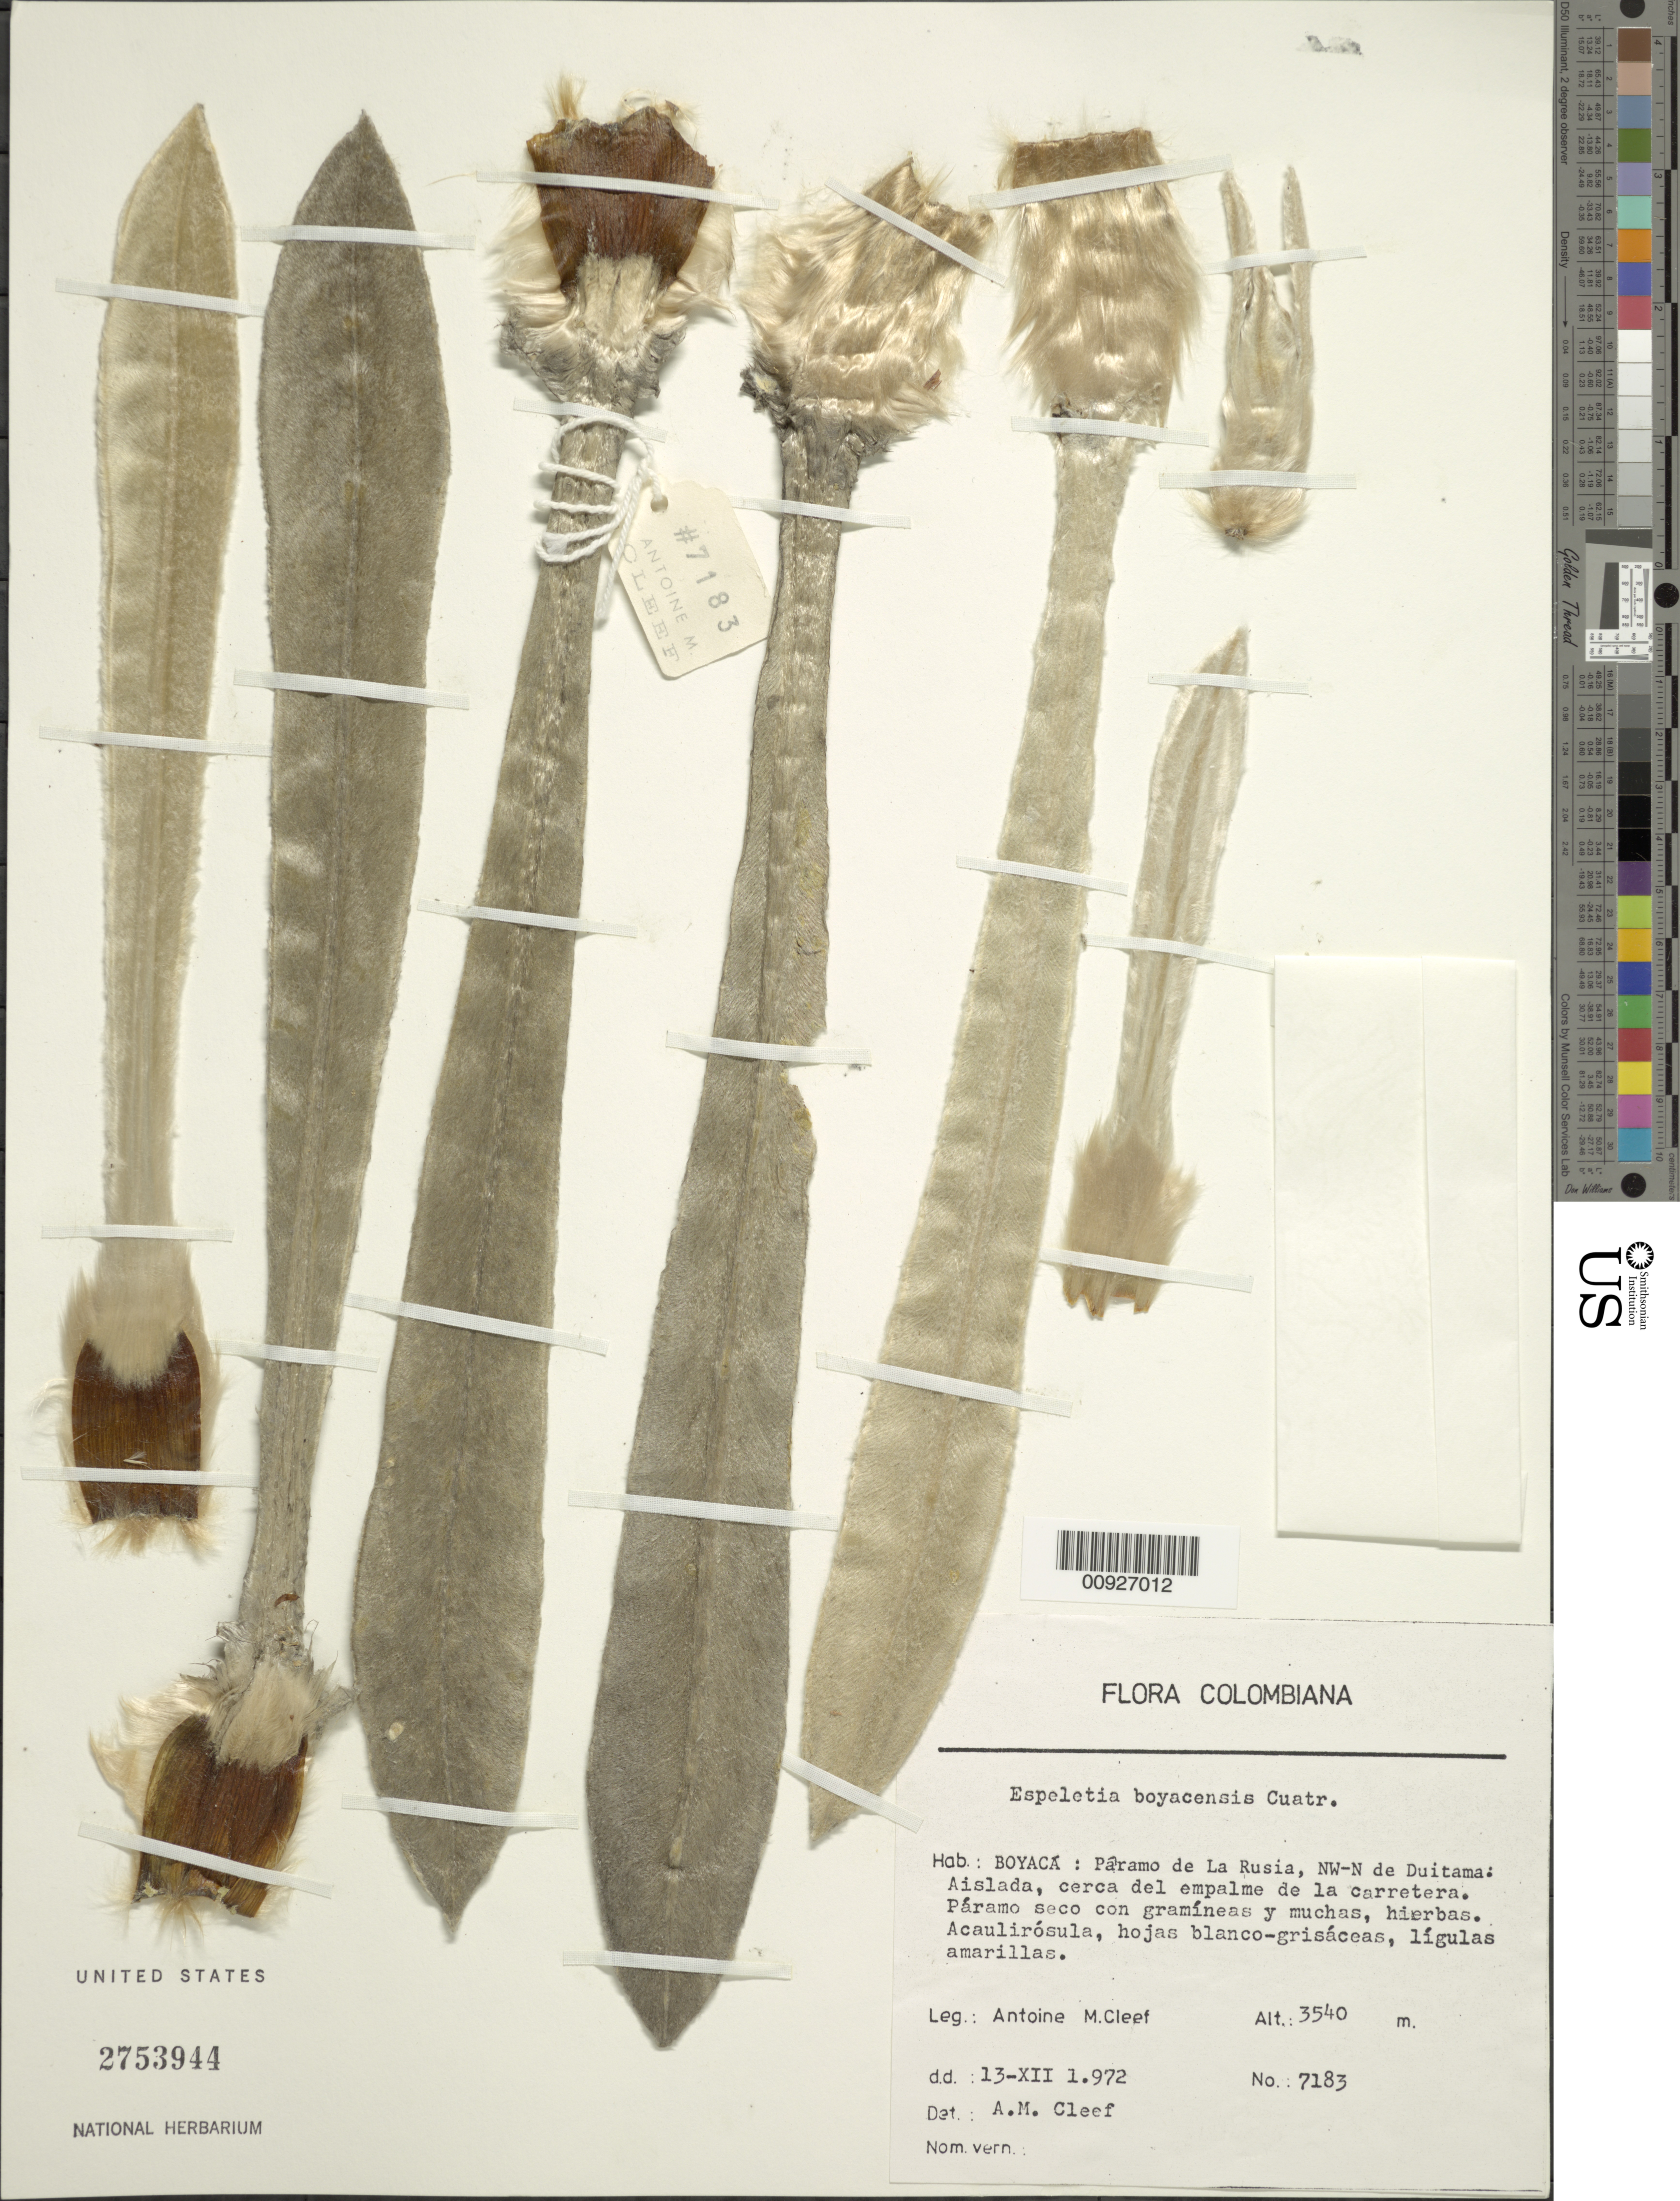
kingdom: Plantae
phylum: Tracheophyta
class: Magnoliopsida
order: Asterales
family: Asteraceae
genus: Espeletia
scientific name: Espeletia boyacensis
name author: Cuatrec.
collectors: A. M. Cleef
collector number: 7183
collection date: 1972-12-13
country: Colombia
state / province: Boyacá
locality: Páramo de La Rusia. Páramo de La Rusia, NW-N de Duitama. Aislada, cerca del empalme de la carretera.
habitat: Páramo seco con gramíneas y muchas hierbas.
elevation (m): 3540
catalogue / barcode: US 2753944